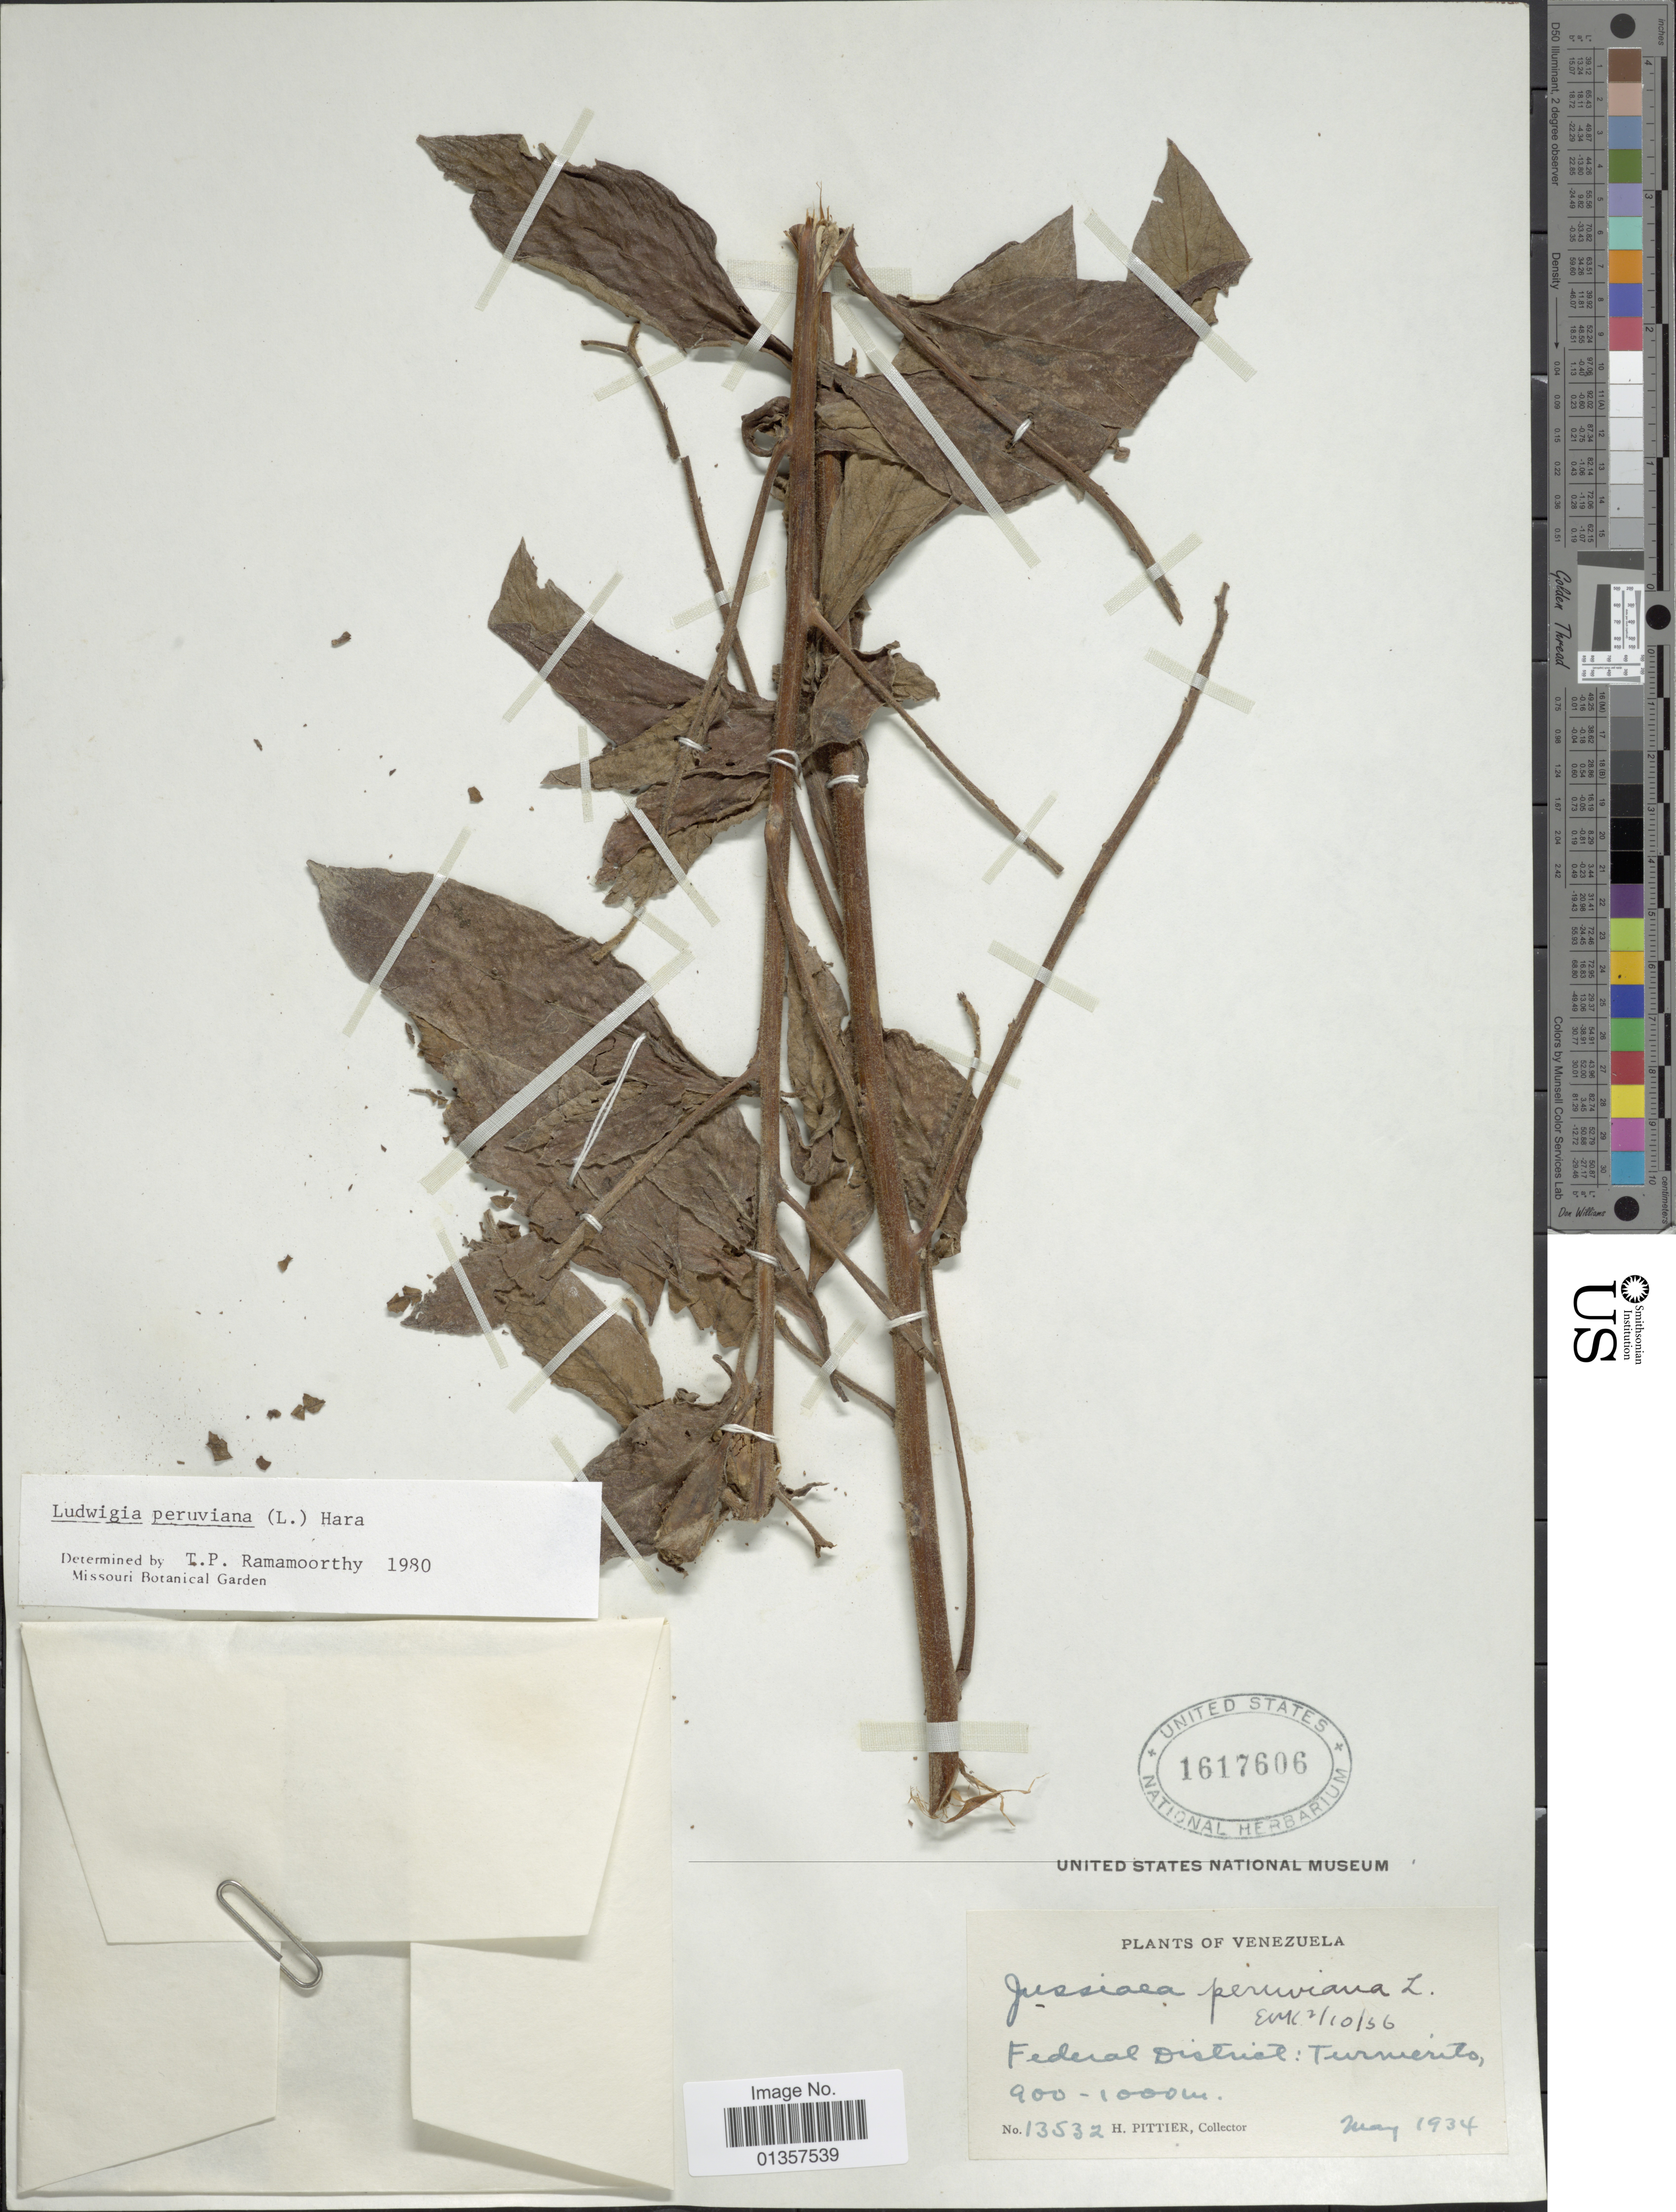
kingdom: Plantae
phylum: Tracheophyta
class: Magnoliopsida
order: Myrtales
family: Onagraceae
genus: Ludwigia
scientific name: Ludwigia peruviana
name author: (L.) H. Hara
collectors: H. F. Pittier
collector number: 13532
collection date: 1934-05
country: Venezuela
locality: Federal District, Turmerito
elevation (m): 900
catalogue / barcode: US 1617606